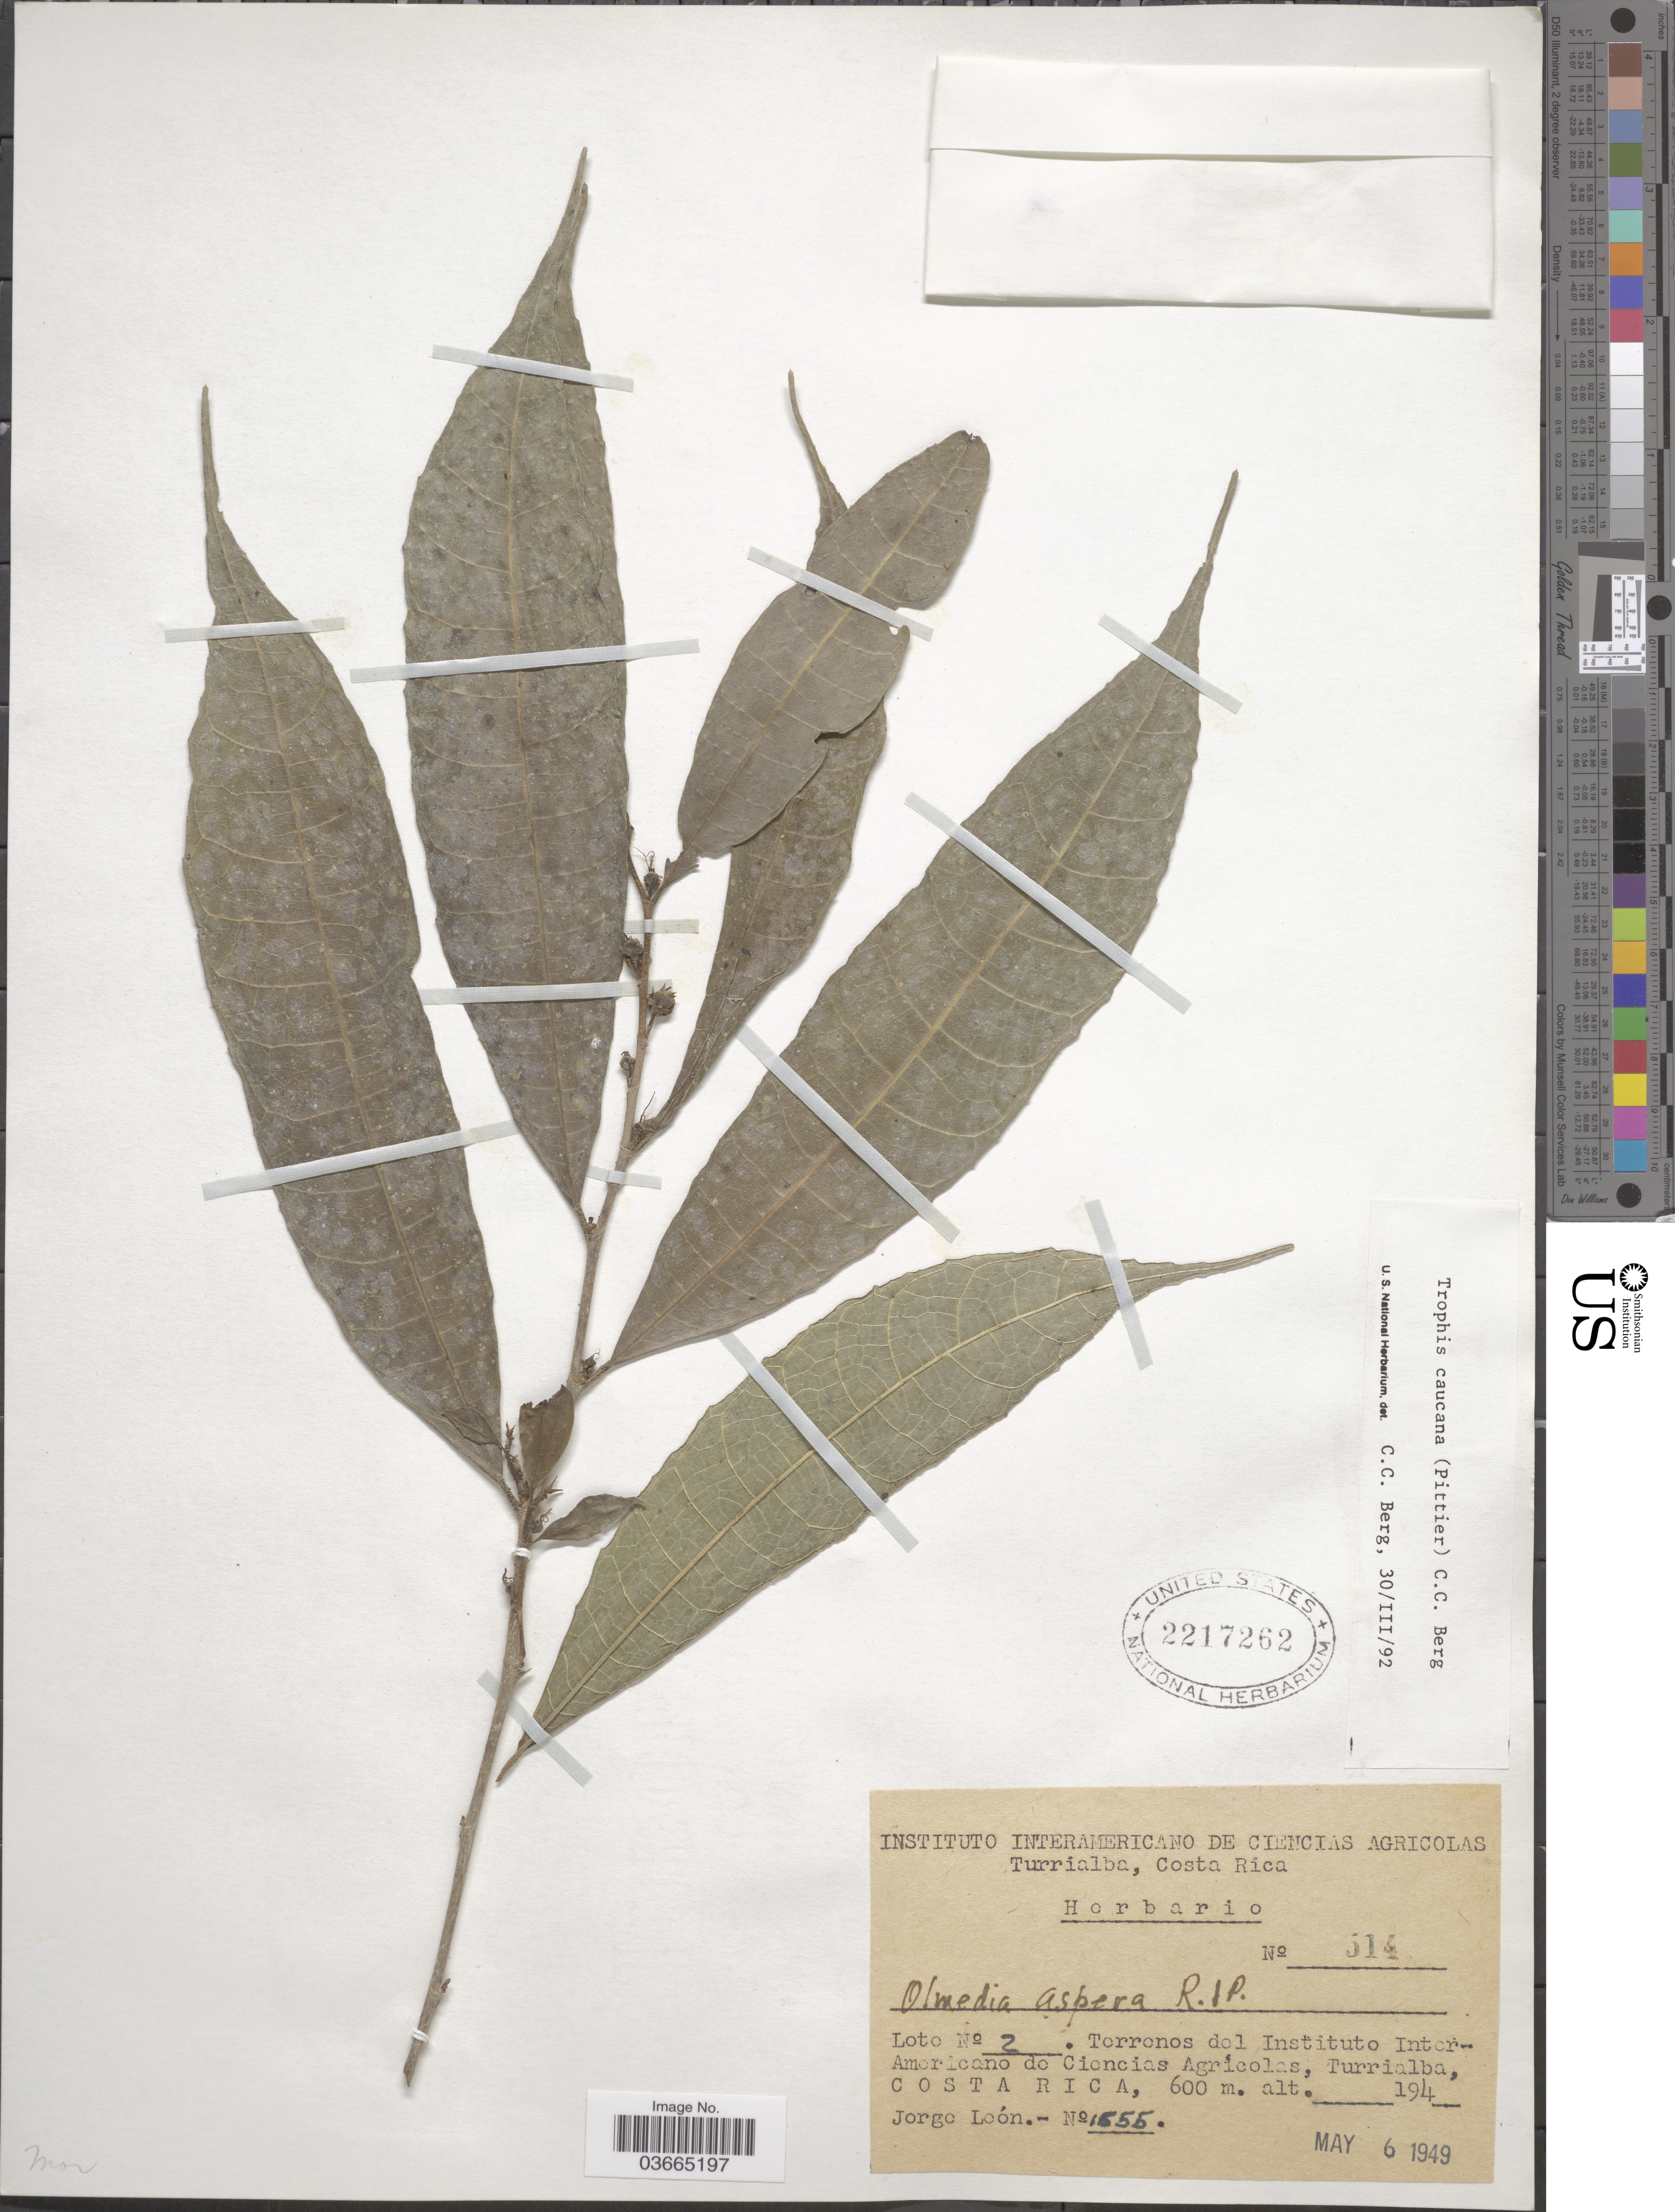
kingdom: Plantae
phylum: Tracheophyta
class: Magnoliopsida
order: Rosales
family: Moraceae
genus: Olmedia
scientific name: Olmedia aspera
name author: Ruiz & Pav.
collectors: J. León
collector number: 1555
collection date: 1949-05-06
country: Costa Rica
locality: Terrenos del Instituto Inter-Americano de Ciencias Agricolas, Turrialba.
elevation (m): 600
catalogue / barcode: US 2217262